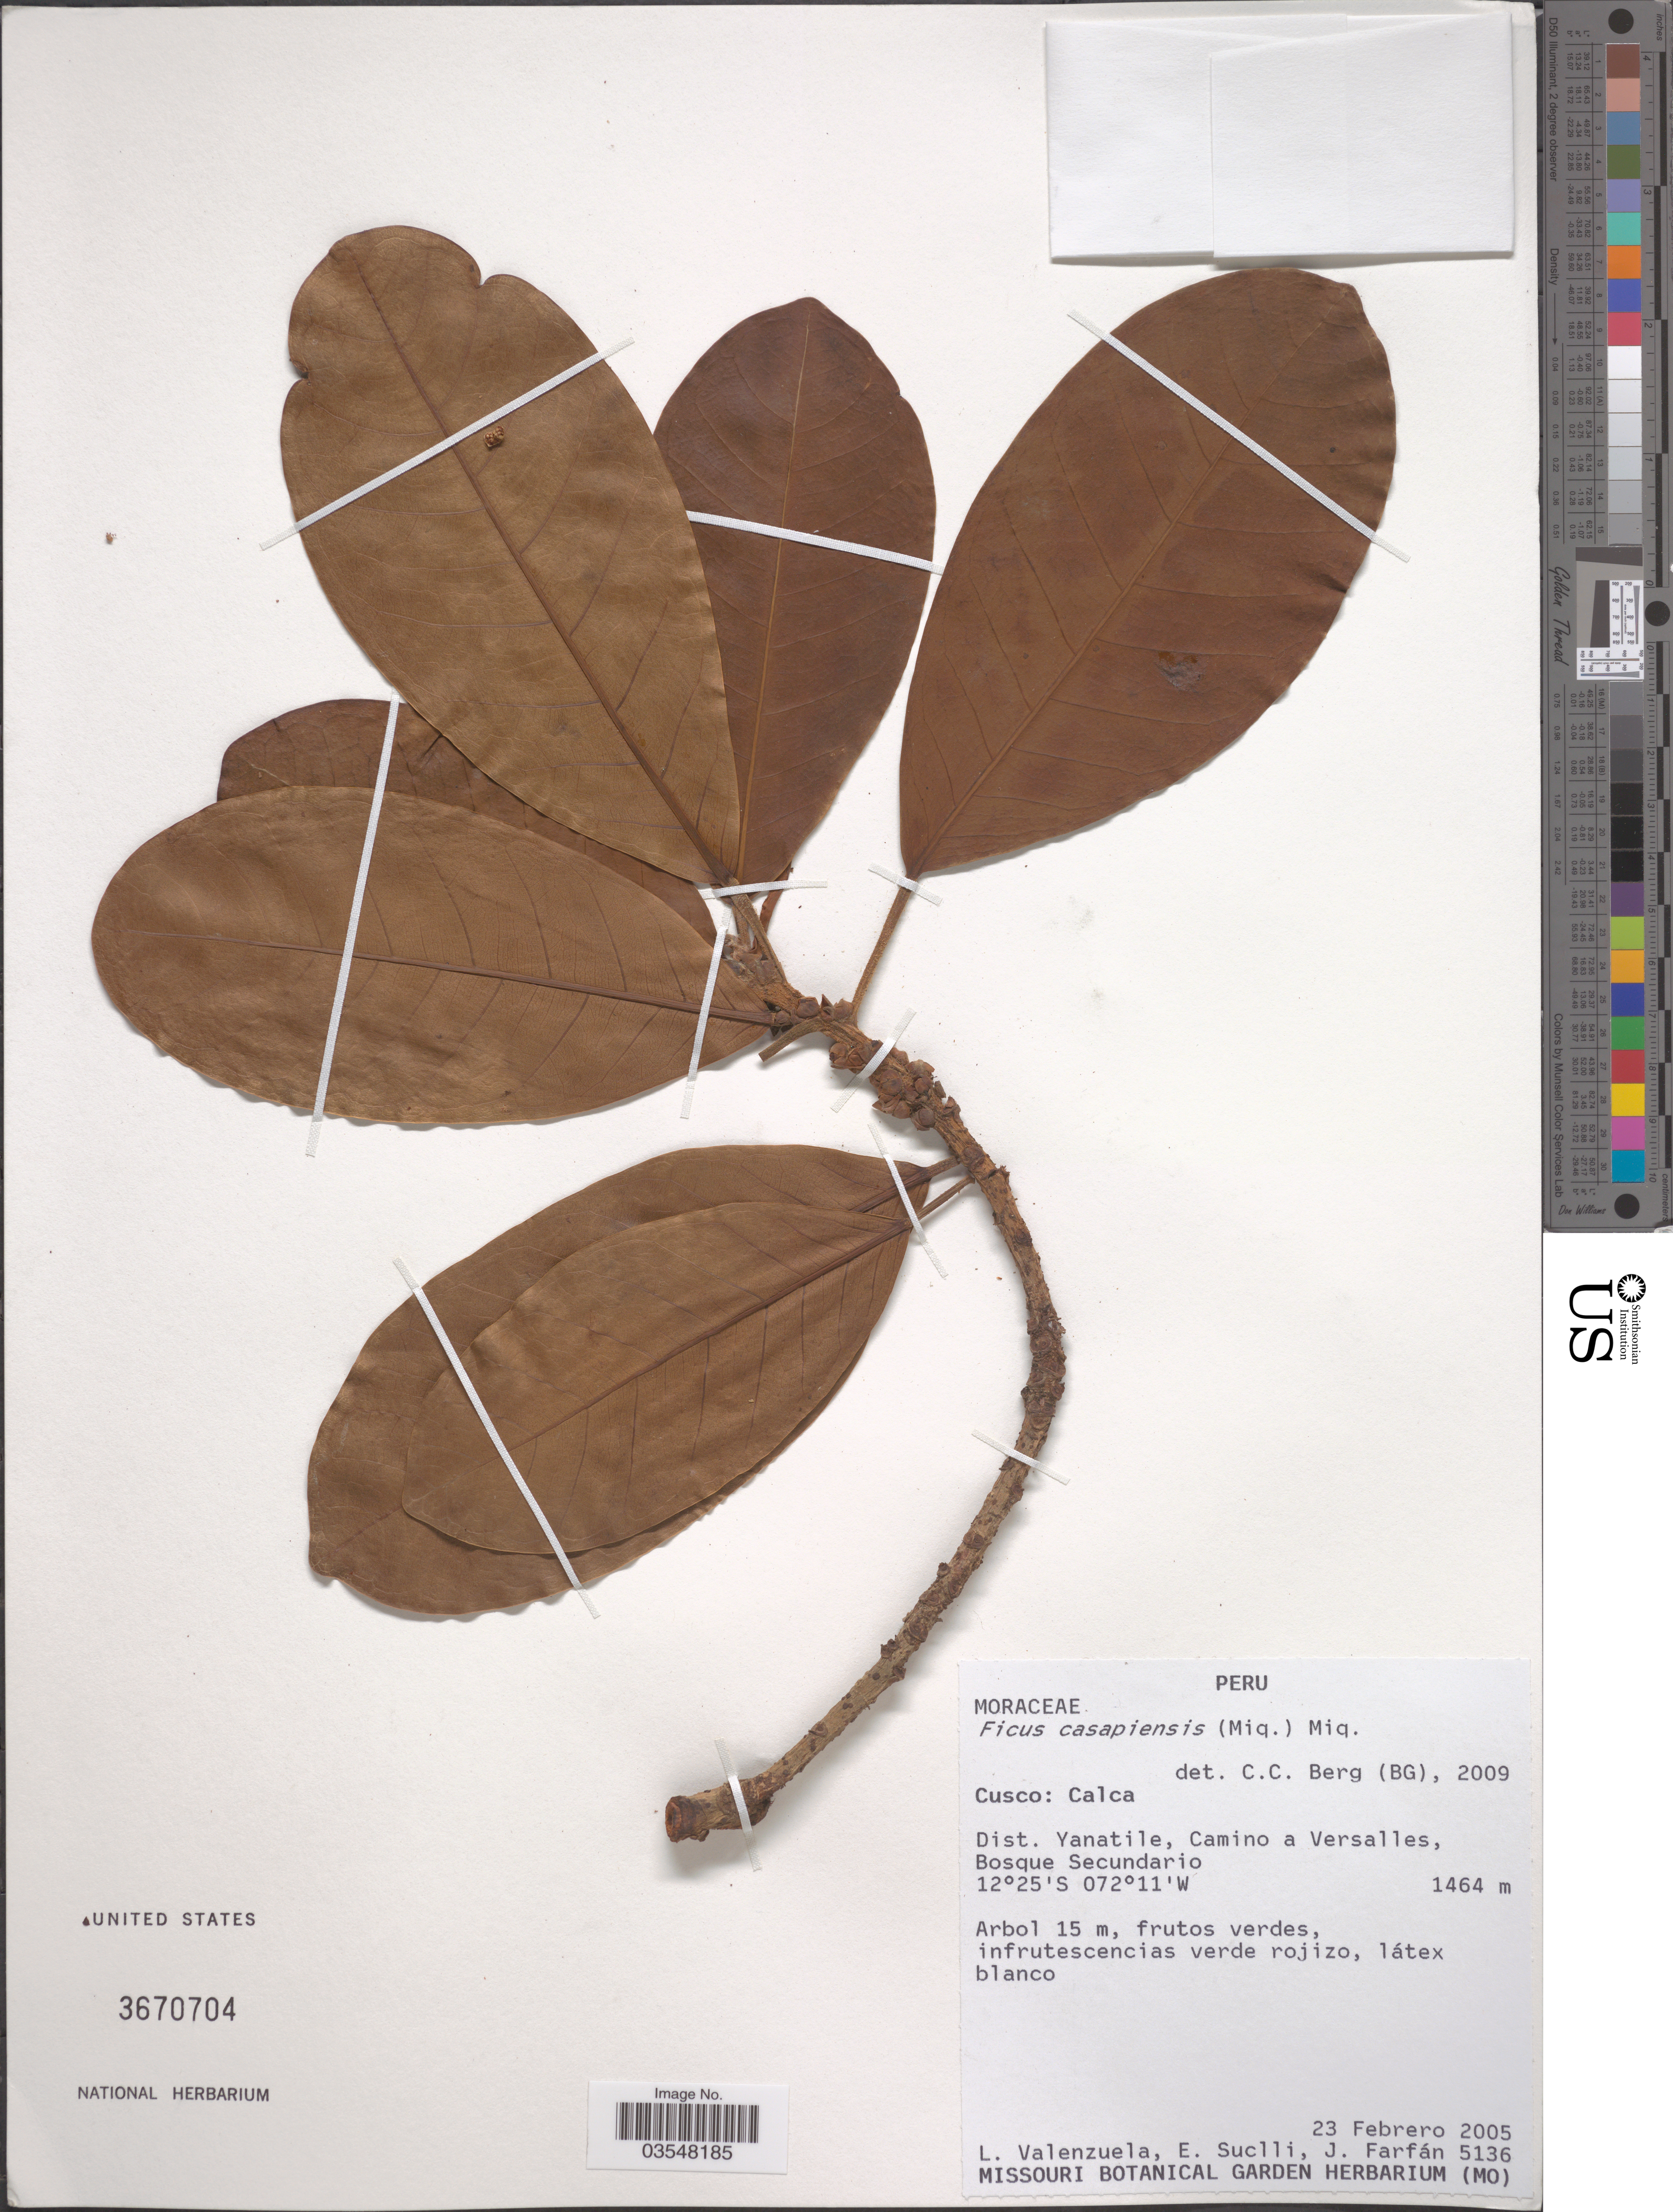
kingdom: Plantae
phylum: Tracheophyta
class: Magnoliopsida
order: Rosales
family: Moraceae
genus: Ficus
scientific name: Ficus casapiensis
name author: (Miq.) Miq.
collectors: L. Valenzuela, E. Suclli & J. Farfán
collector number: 5136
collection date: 2005-02-23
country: Peru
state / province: Cusco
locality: Calca. Dist. Yanatile, Camino a Versalles, Bosque Secundario.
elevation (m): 1464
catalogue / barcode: US 3670704